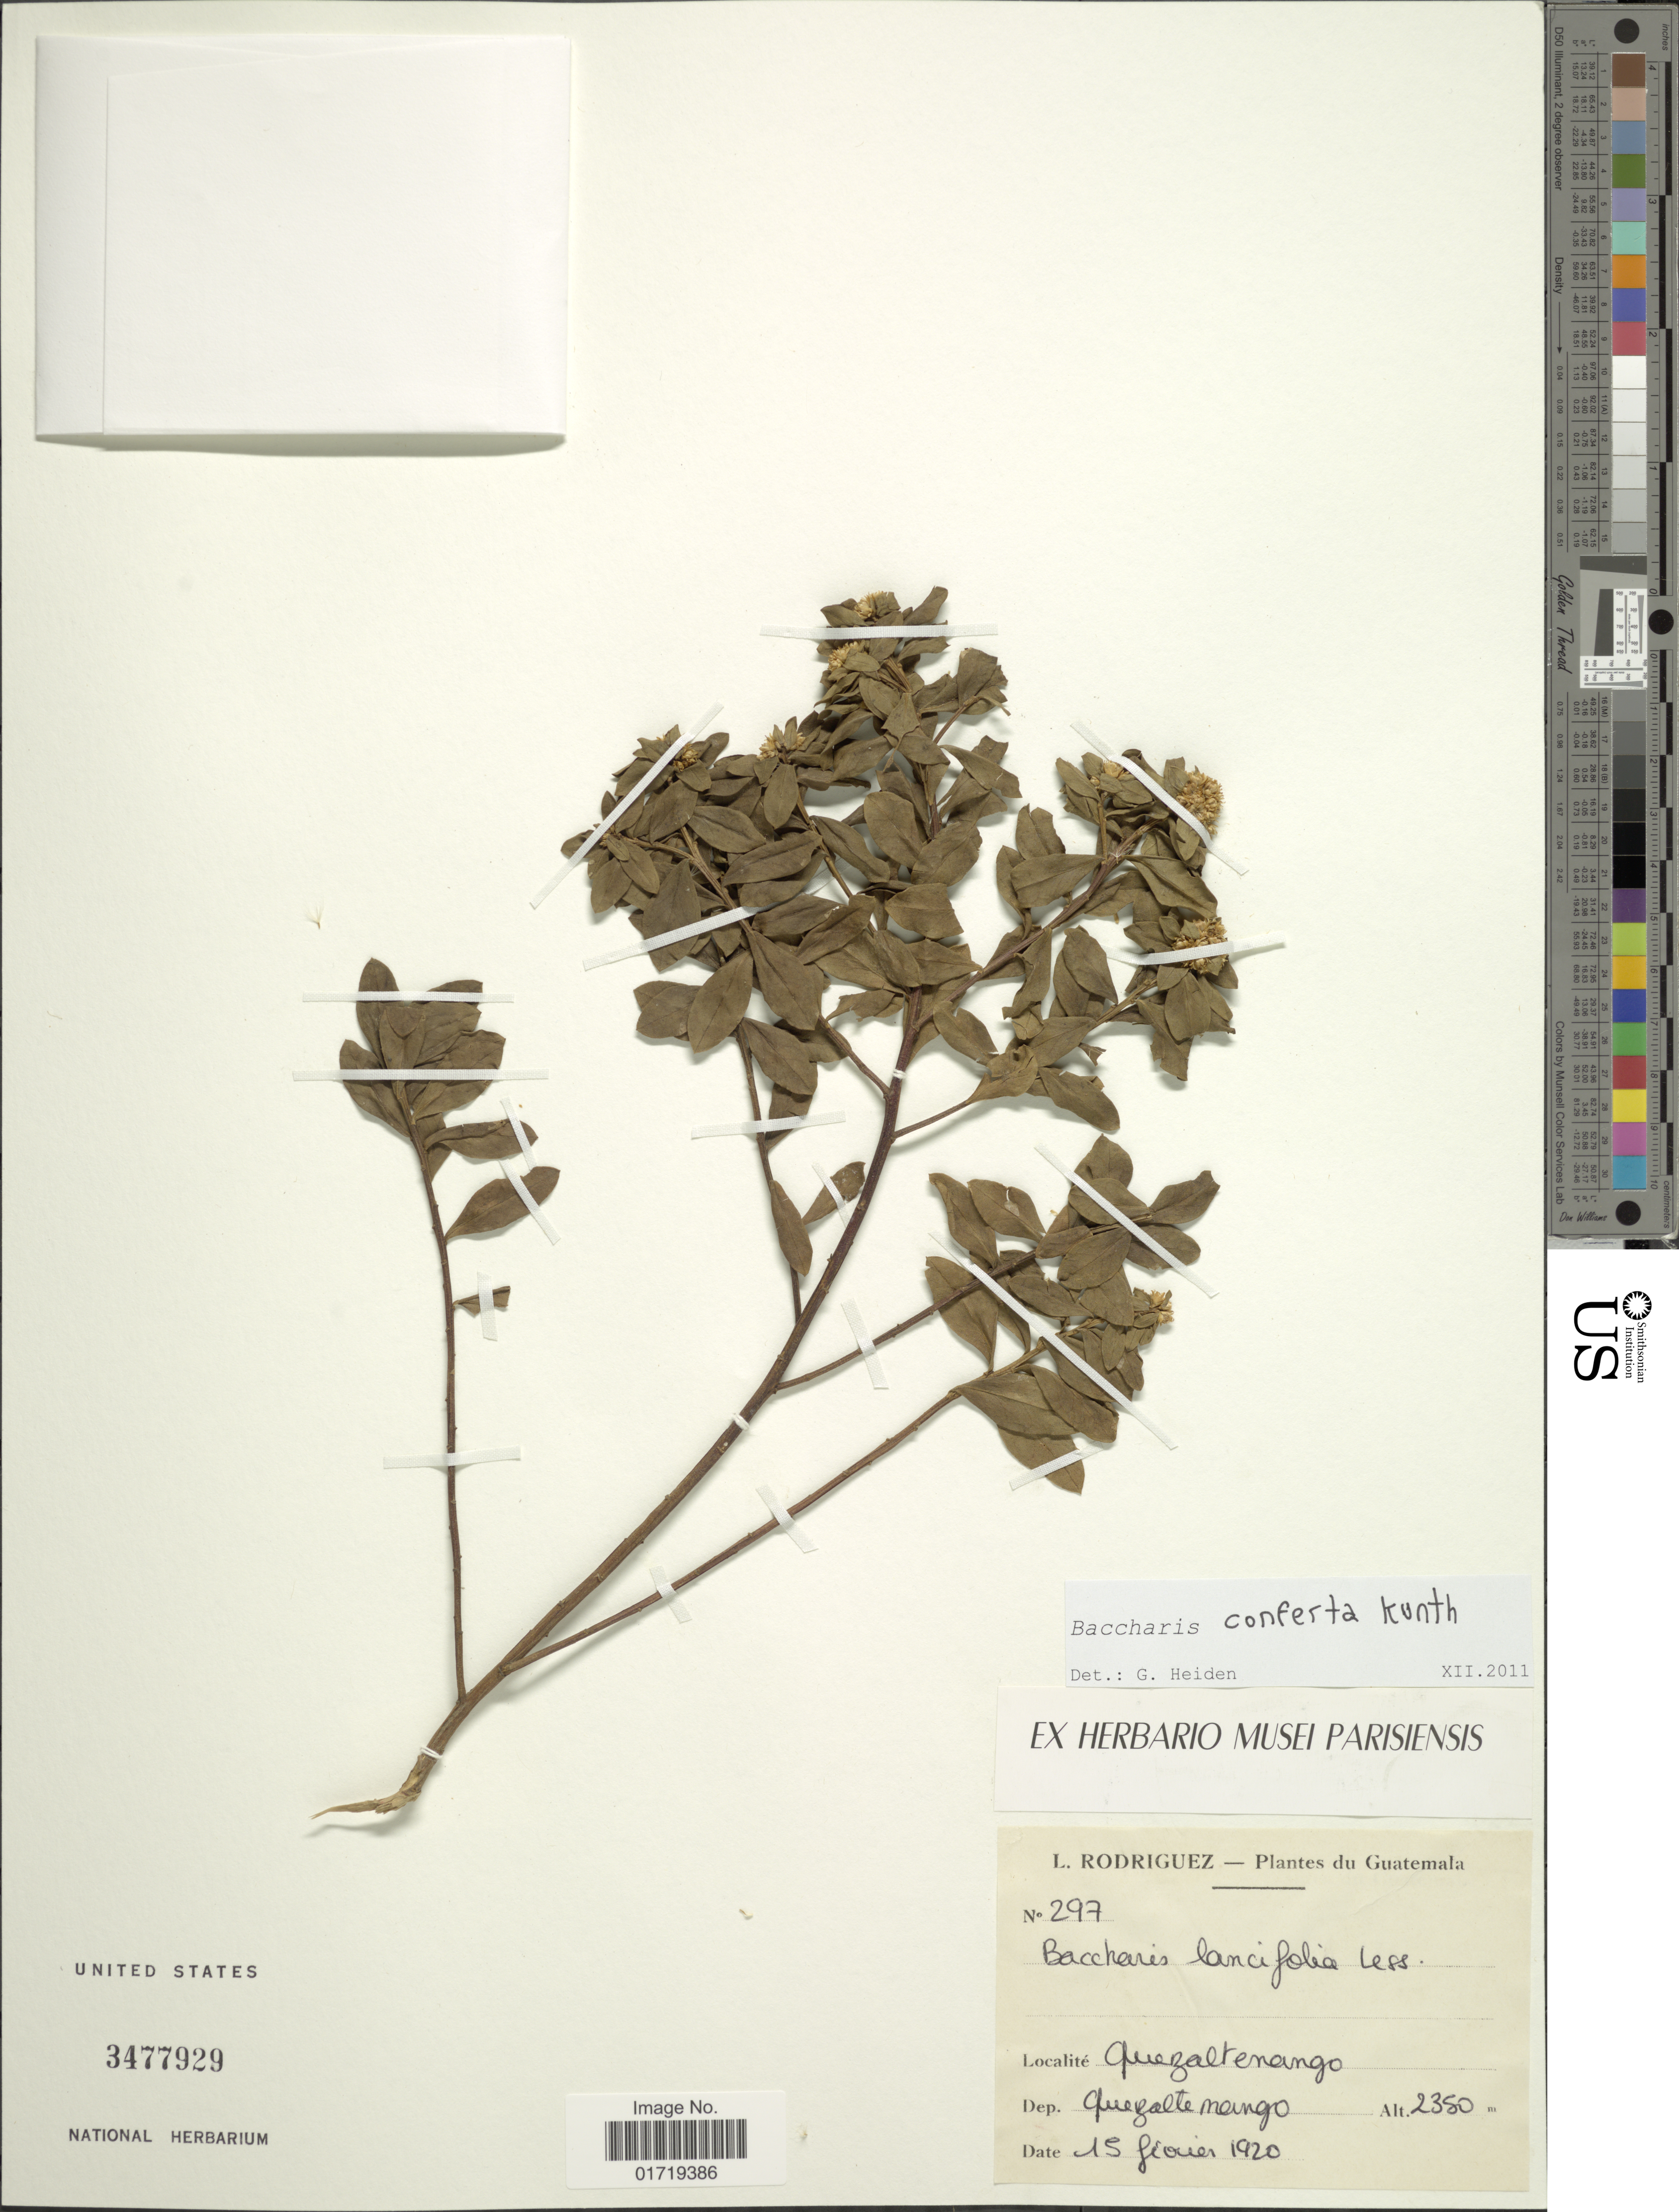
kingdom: Plantae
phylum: Tracheophyta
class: Magnoliopsida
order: Asterales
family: Asteraceae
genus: Baccharis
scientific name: Baccharis conferta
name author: Kunth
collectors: L. Rodriguez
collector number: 297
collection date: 1920-02-15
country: Guatemala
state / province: Quetzaltenango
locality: Dep. Quezaltenango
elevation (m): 2350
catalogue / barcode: US 3477929